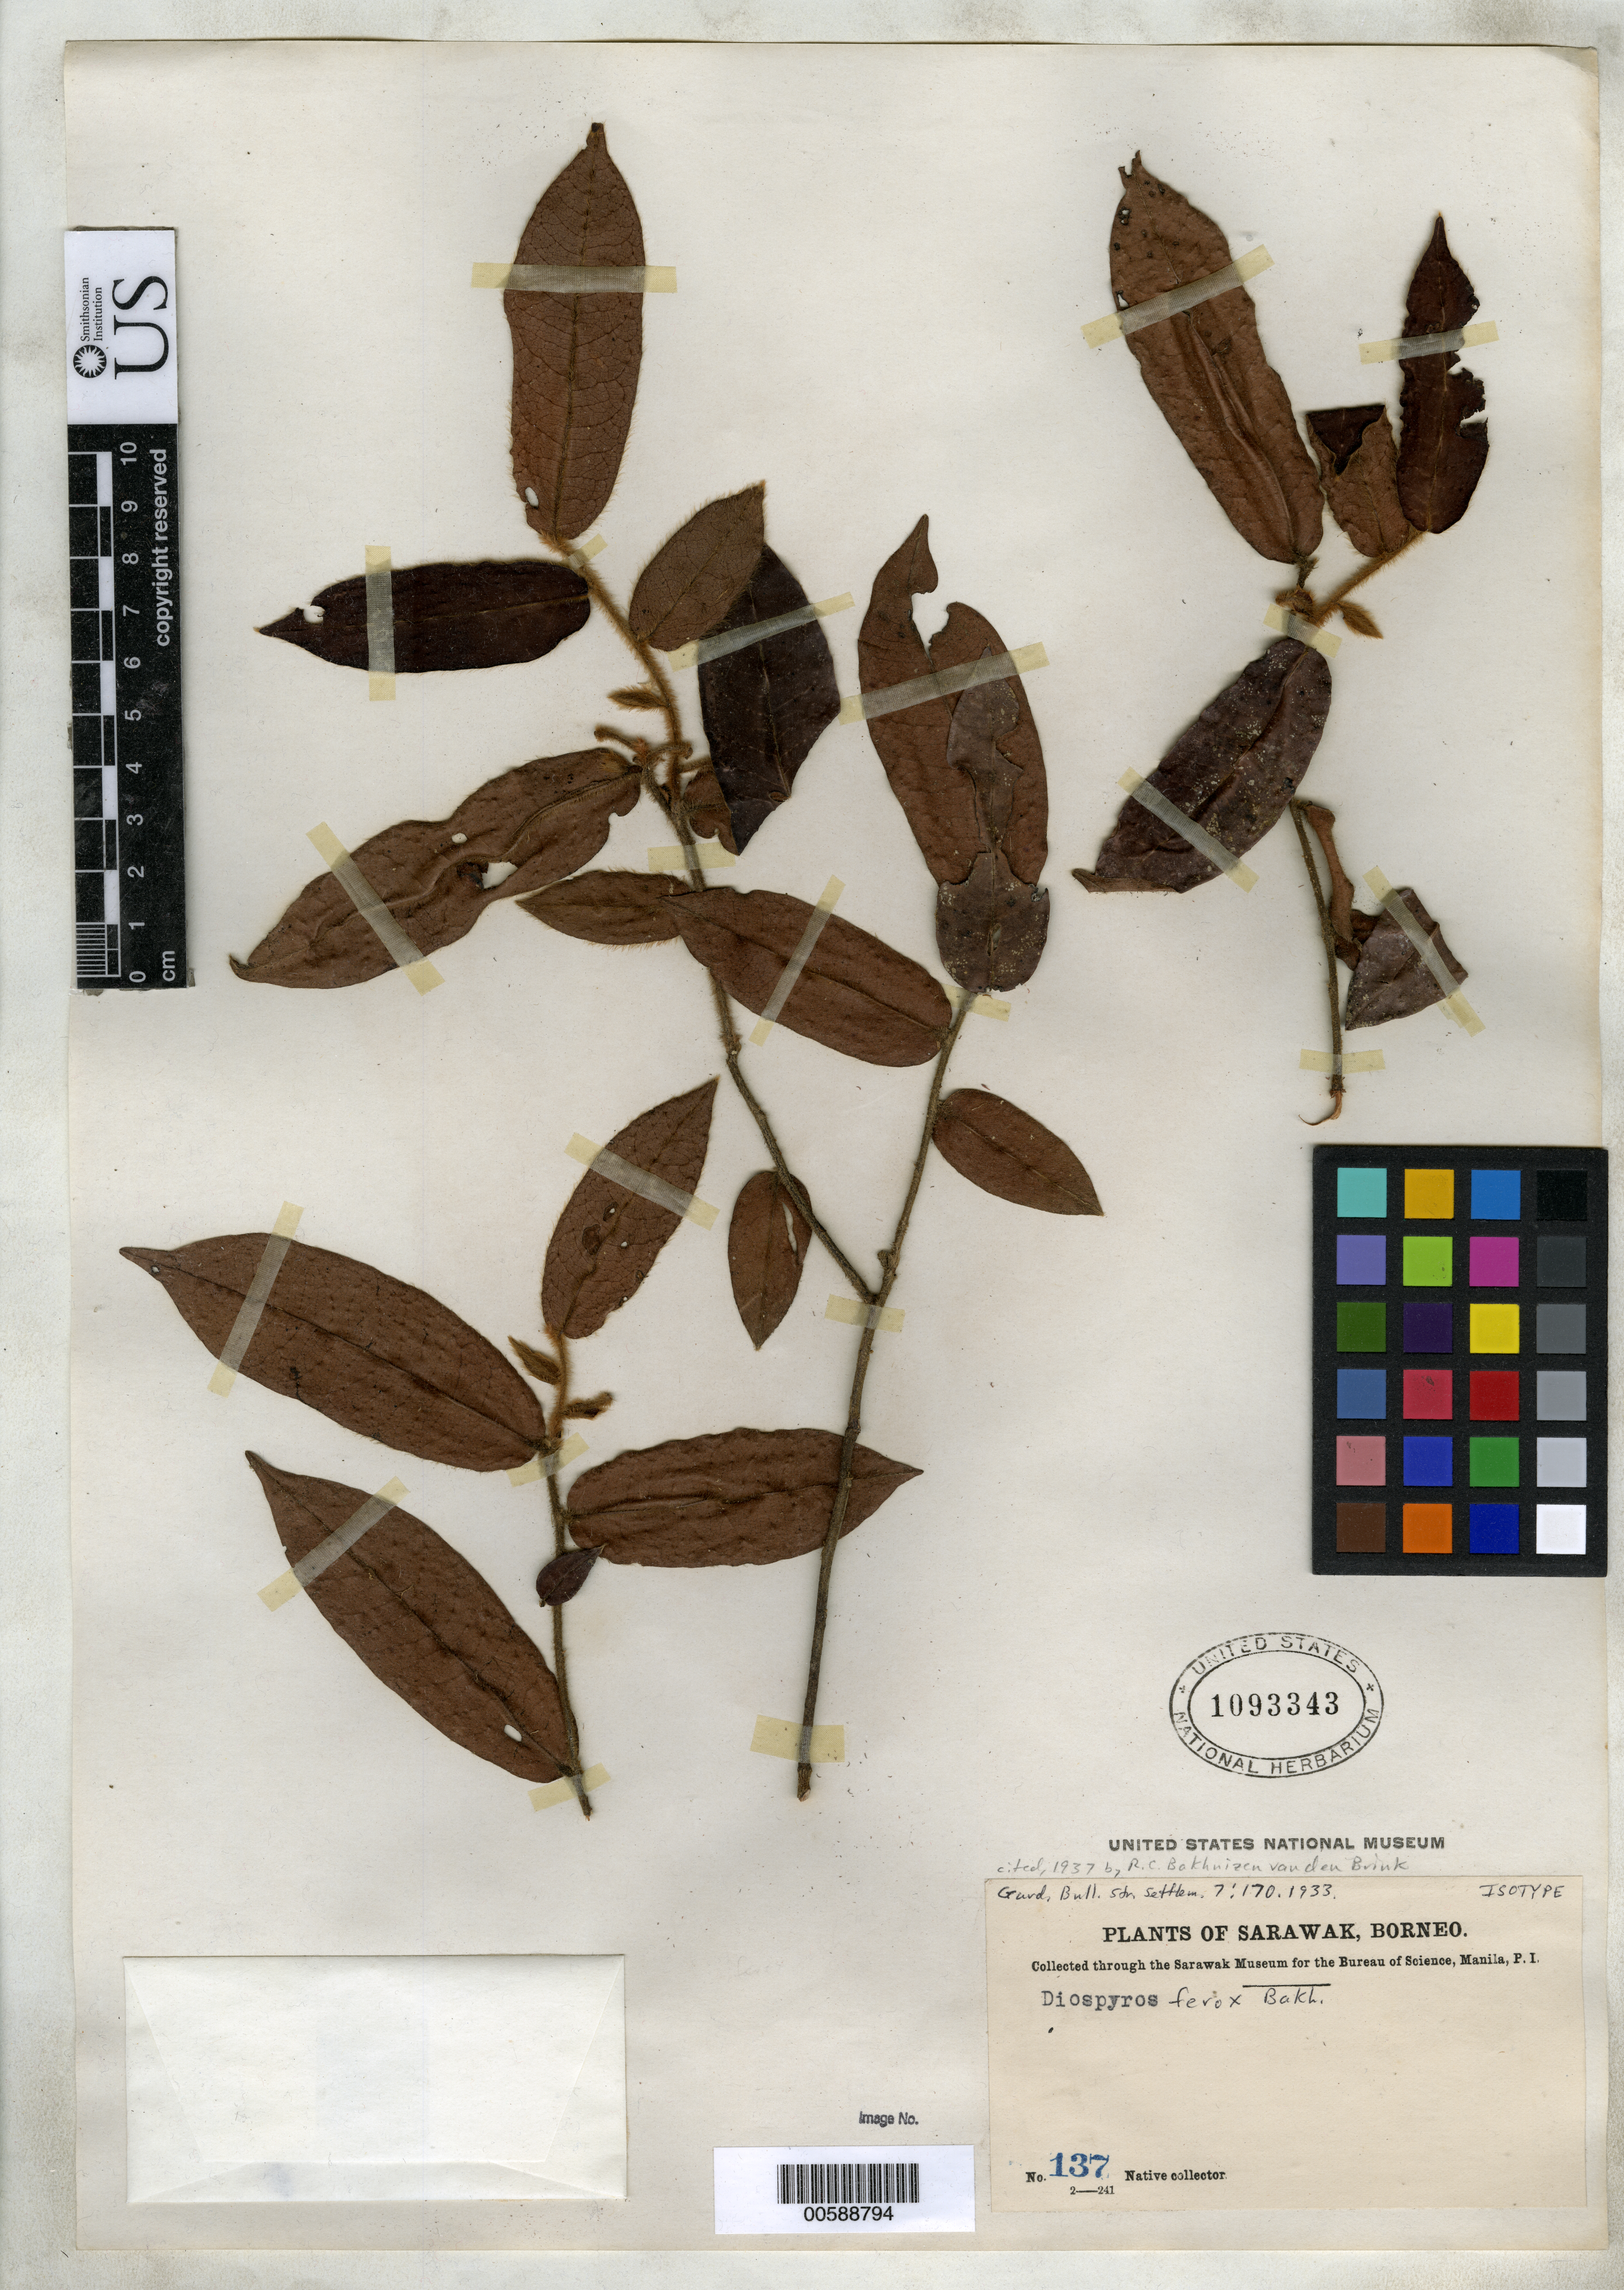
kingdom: Plantae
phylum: Tracheophyta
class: Magnoliopsida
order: Ericales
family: Ebenaceae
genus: Diospyros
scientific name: Diospyros ferox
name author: Bakh.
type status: Isotype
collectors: Native collector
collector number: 137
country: Malaysia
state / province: Sarawak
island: Borneo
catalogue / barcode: US 1093343